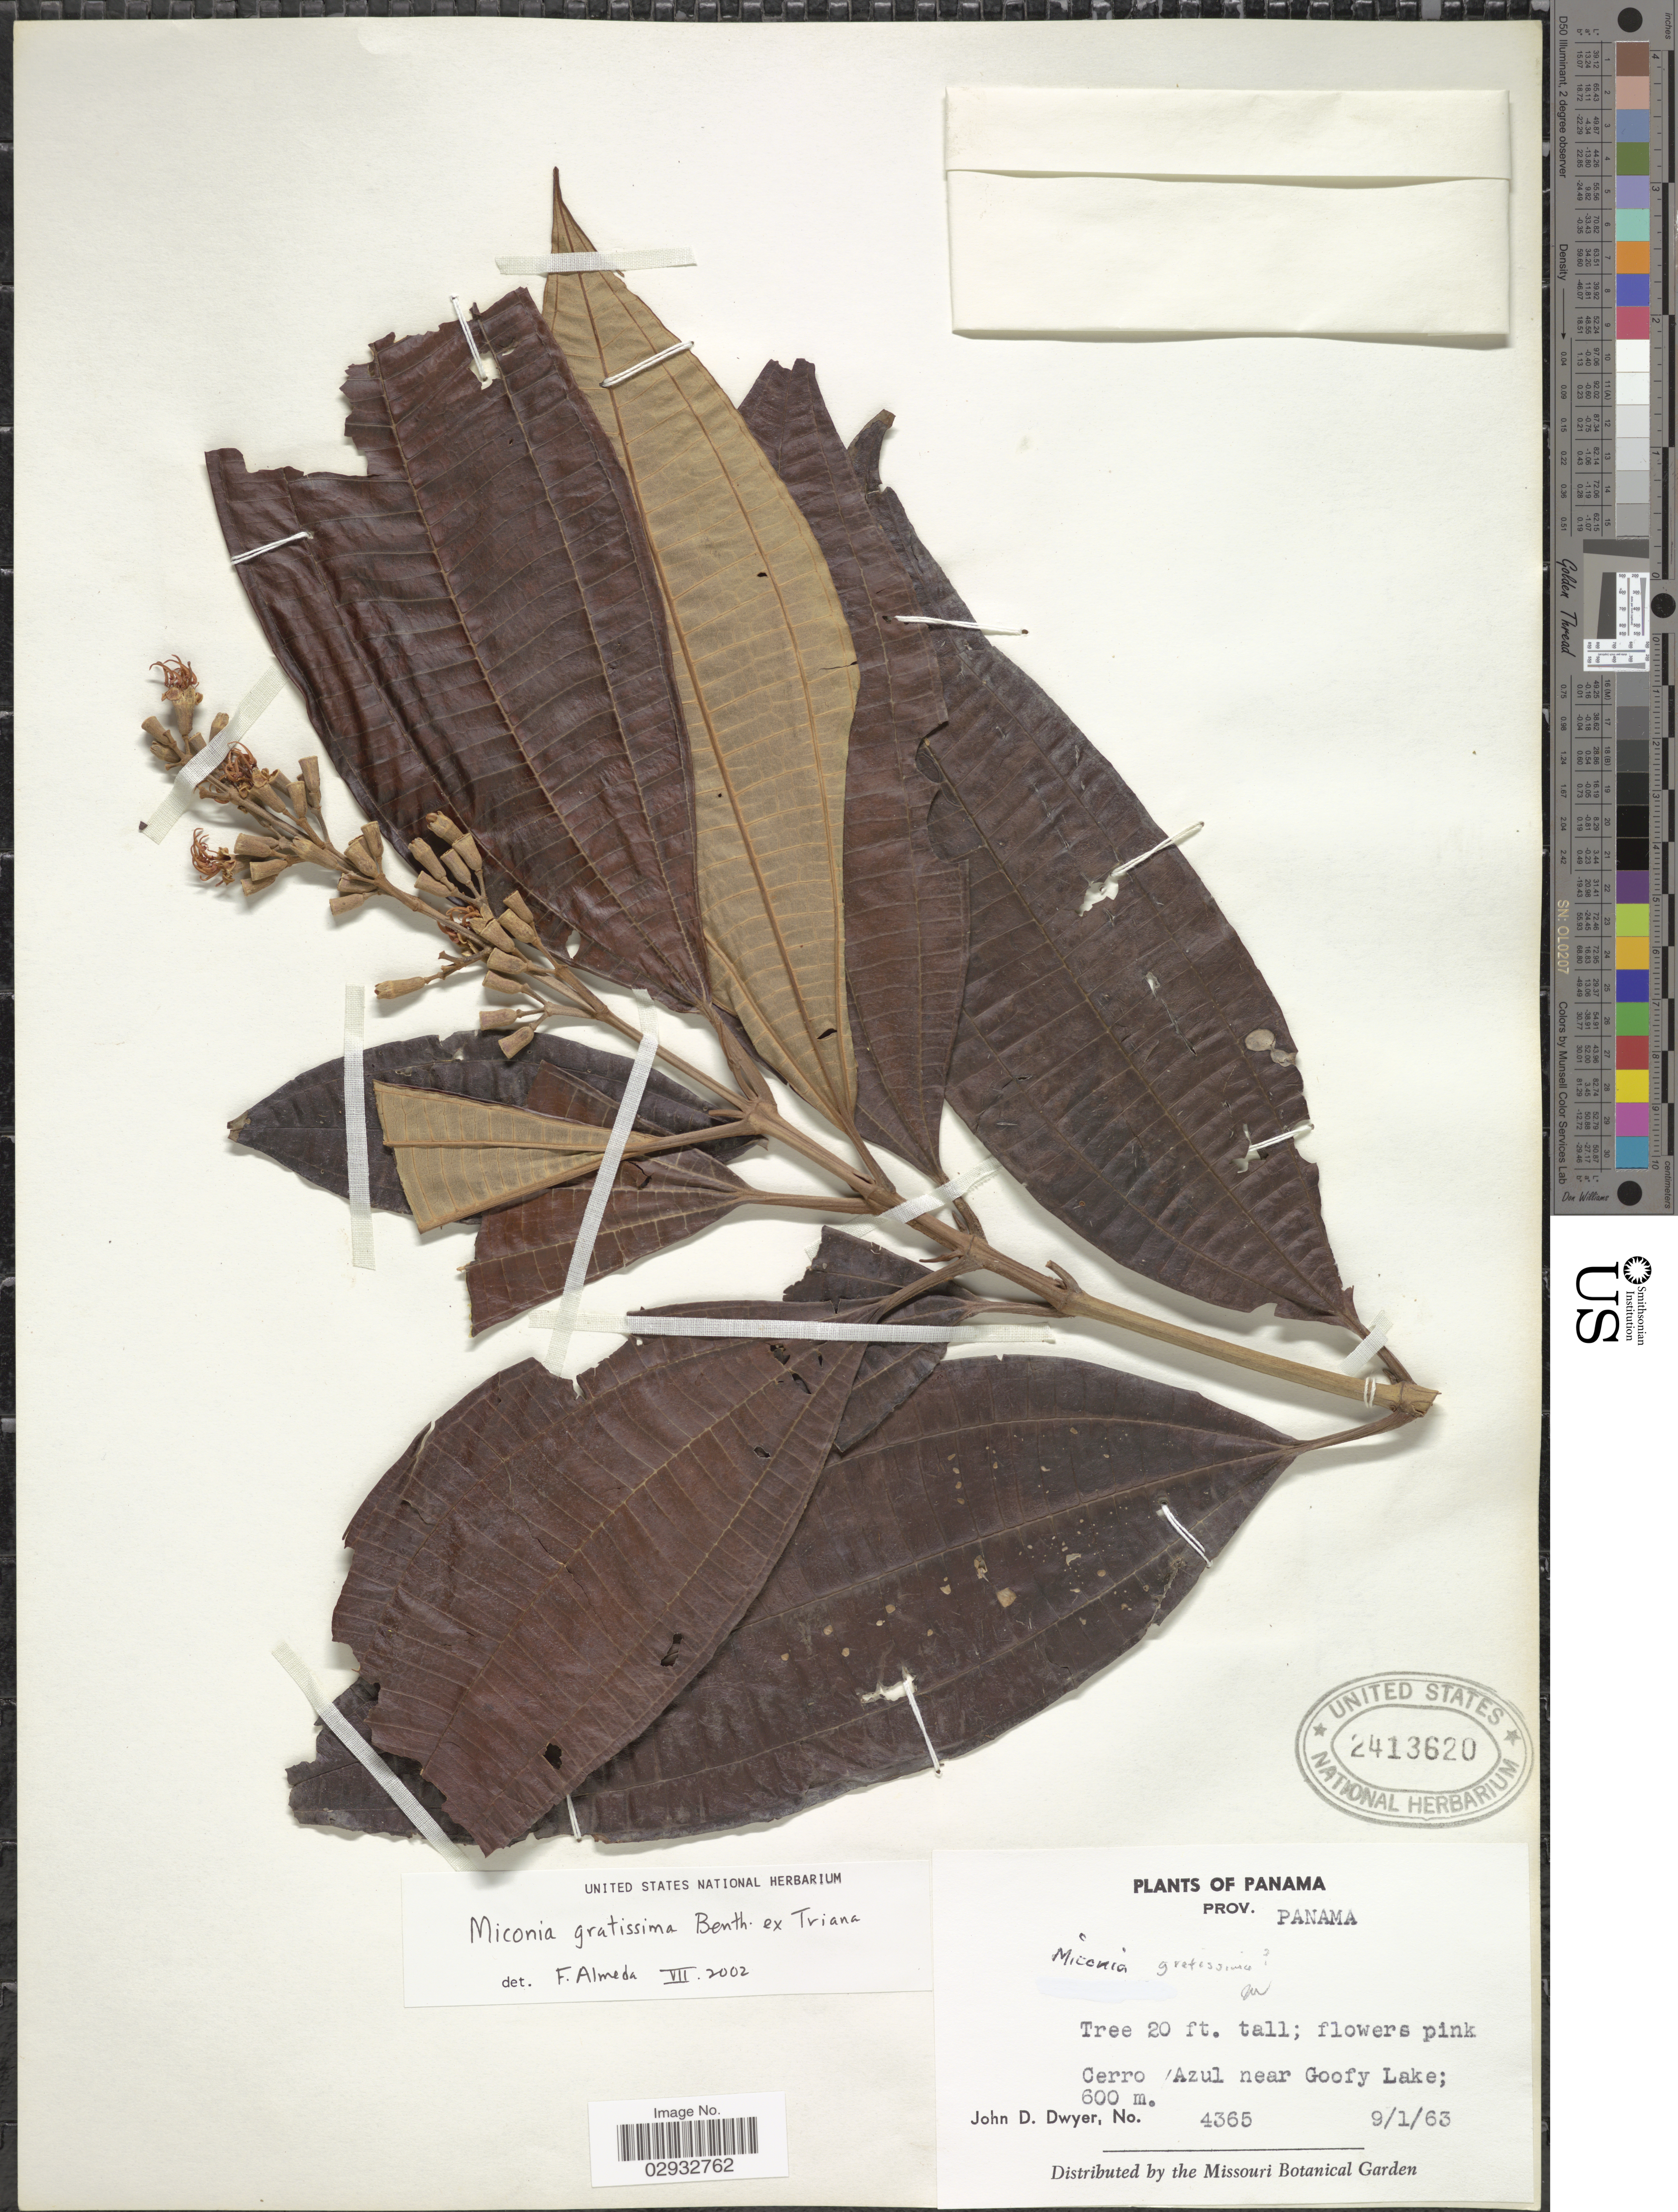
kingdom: Plantae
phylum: Tracheophyta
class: Magnoliopsida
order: Myrtales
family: Melastomataceae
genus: Miconia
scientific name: Miconia gratissima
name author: Benth. ex Triana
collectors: J. D. Dwyer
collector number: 4365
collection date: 1963-01-09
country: Panama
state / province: Panamá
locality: Cerro Azul near Goofy Lake.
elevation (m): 600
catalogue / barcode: US 2413620